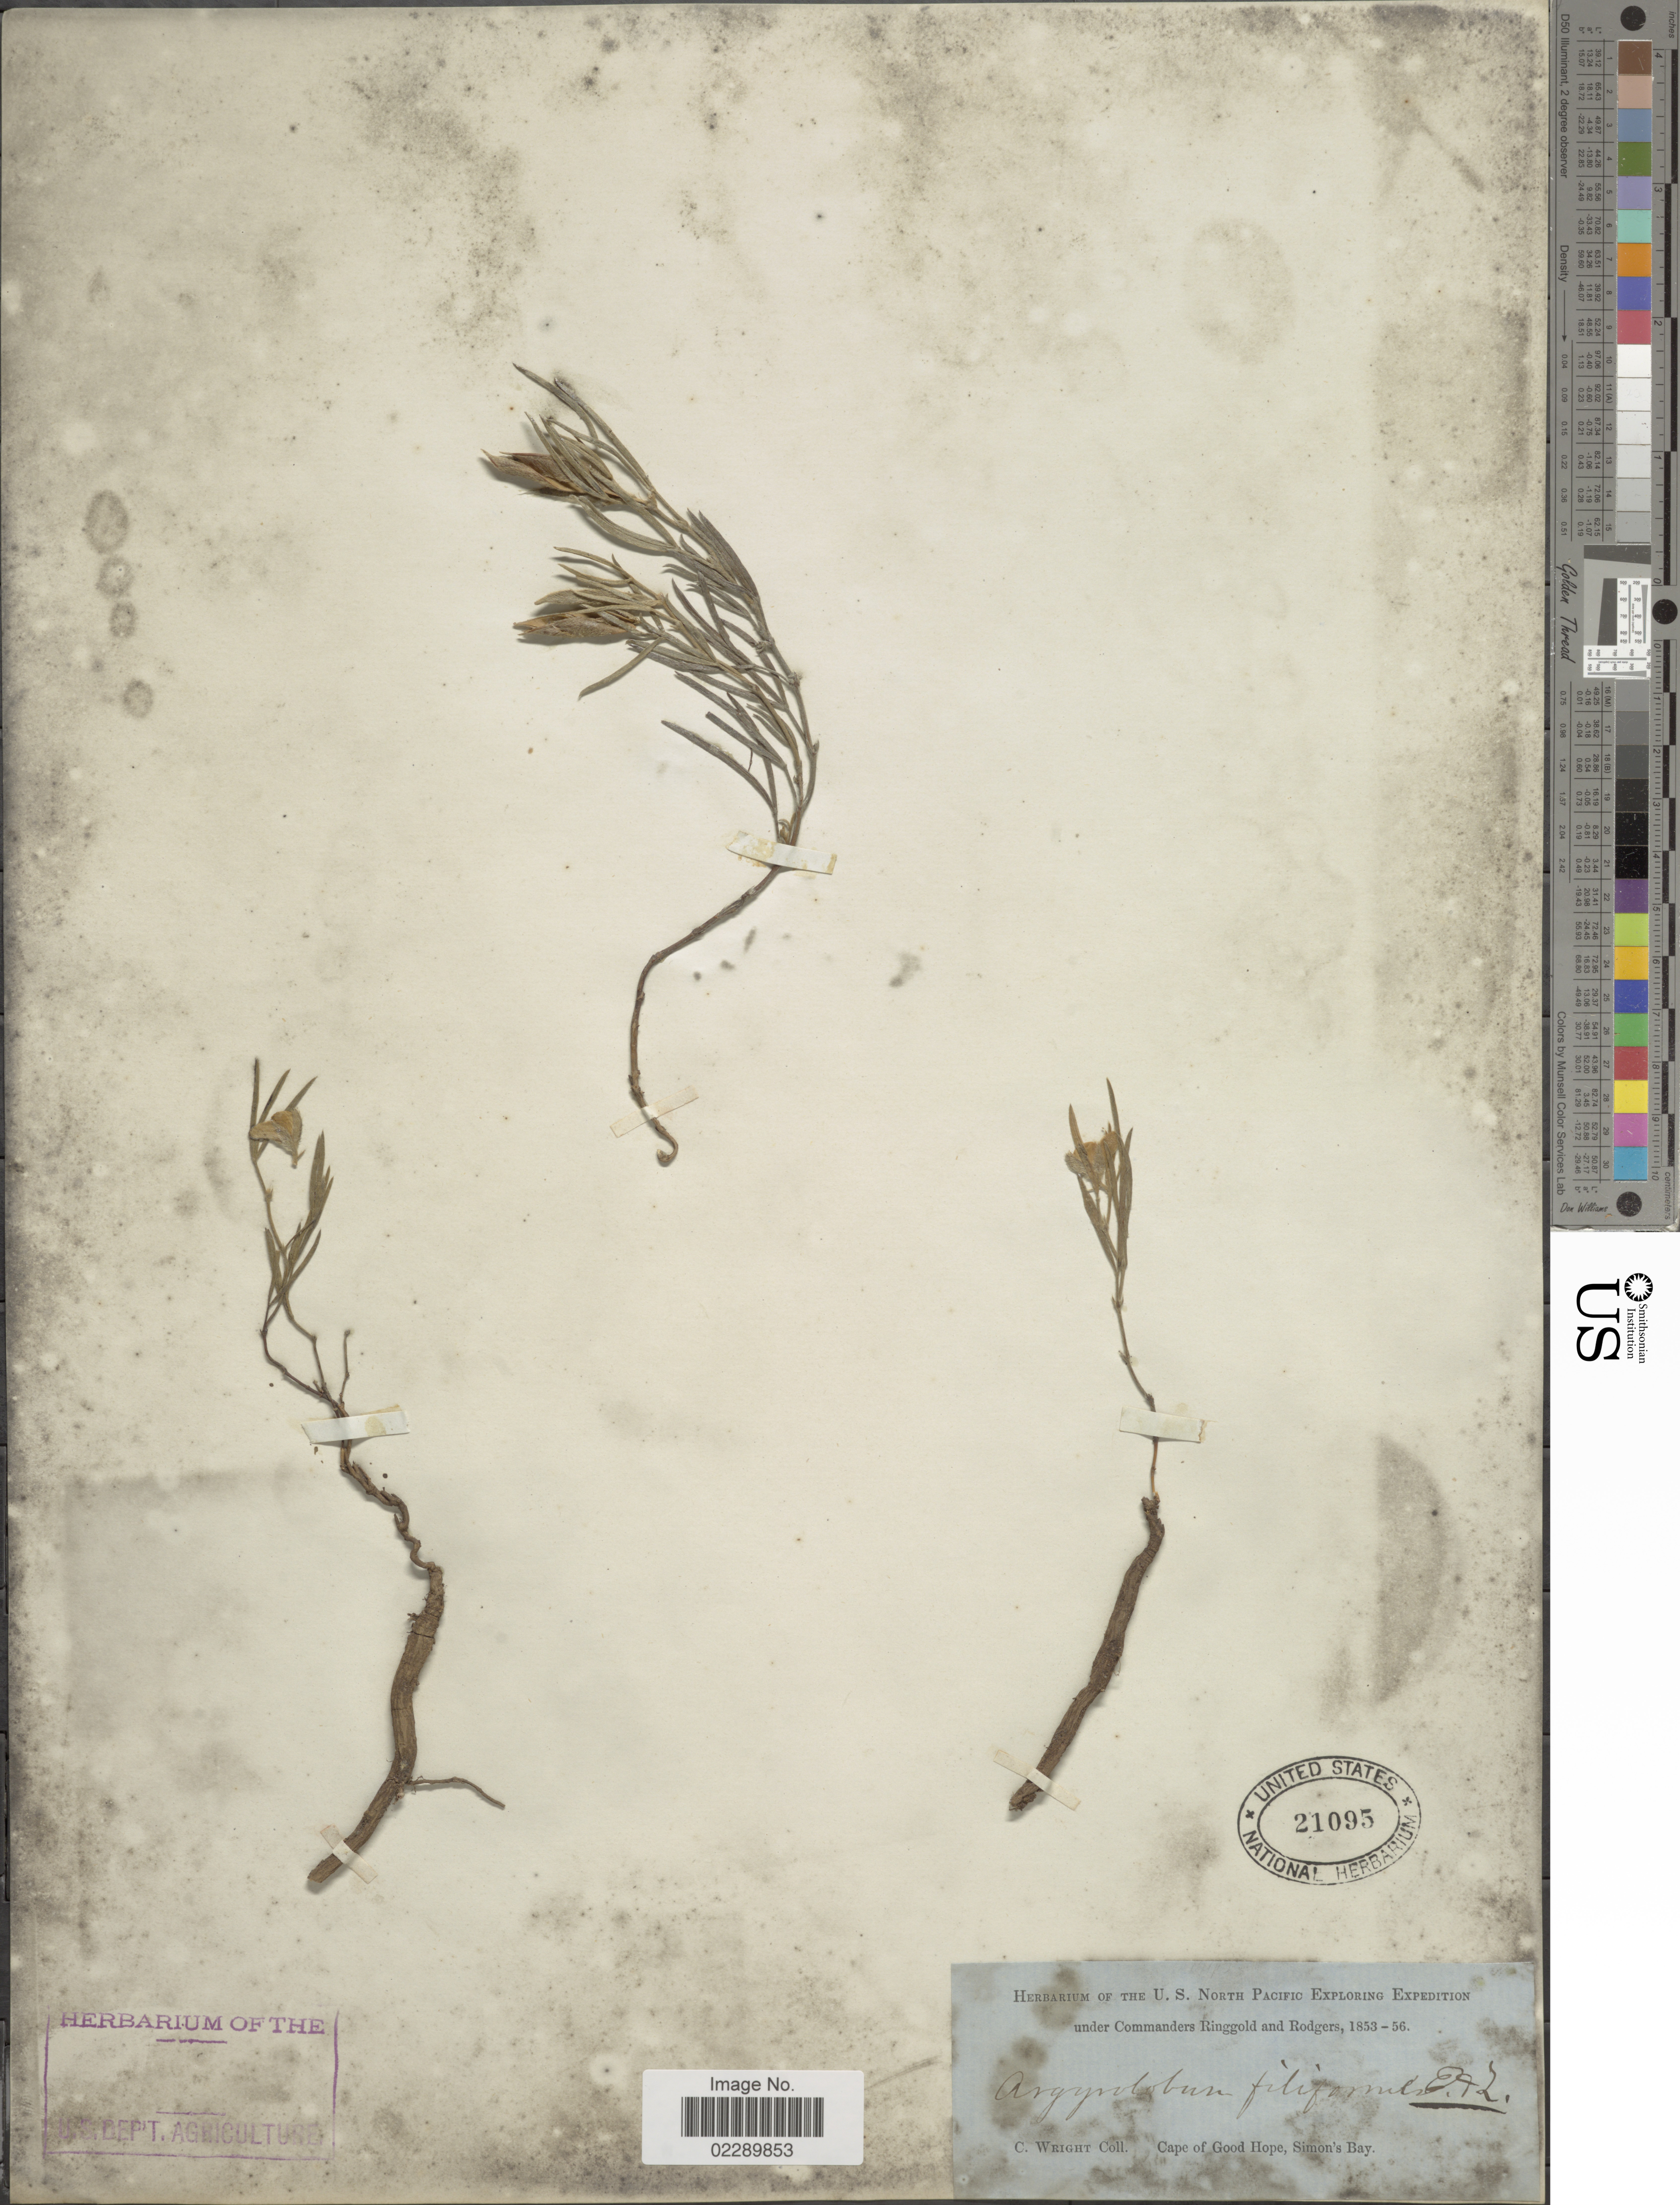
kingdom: Plantae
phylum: Tracheophyta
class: Magnoliopsida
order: Fabales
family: Fabaceae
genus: Argyrolobium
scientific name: Argyrolobium filiforme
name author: Eckl. & Zeyh.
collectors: C. Wright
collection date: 1853/1856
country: South Africa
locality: Cape of Good Hope, Simon's Bay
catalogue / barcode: US 21095